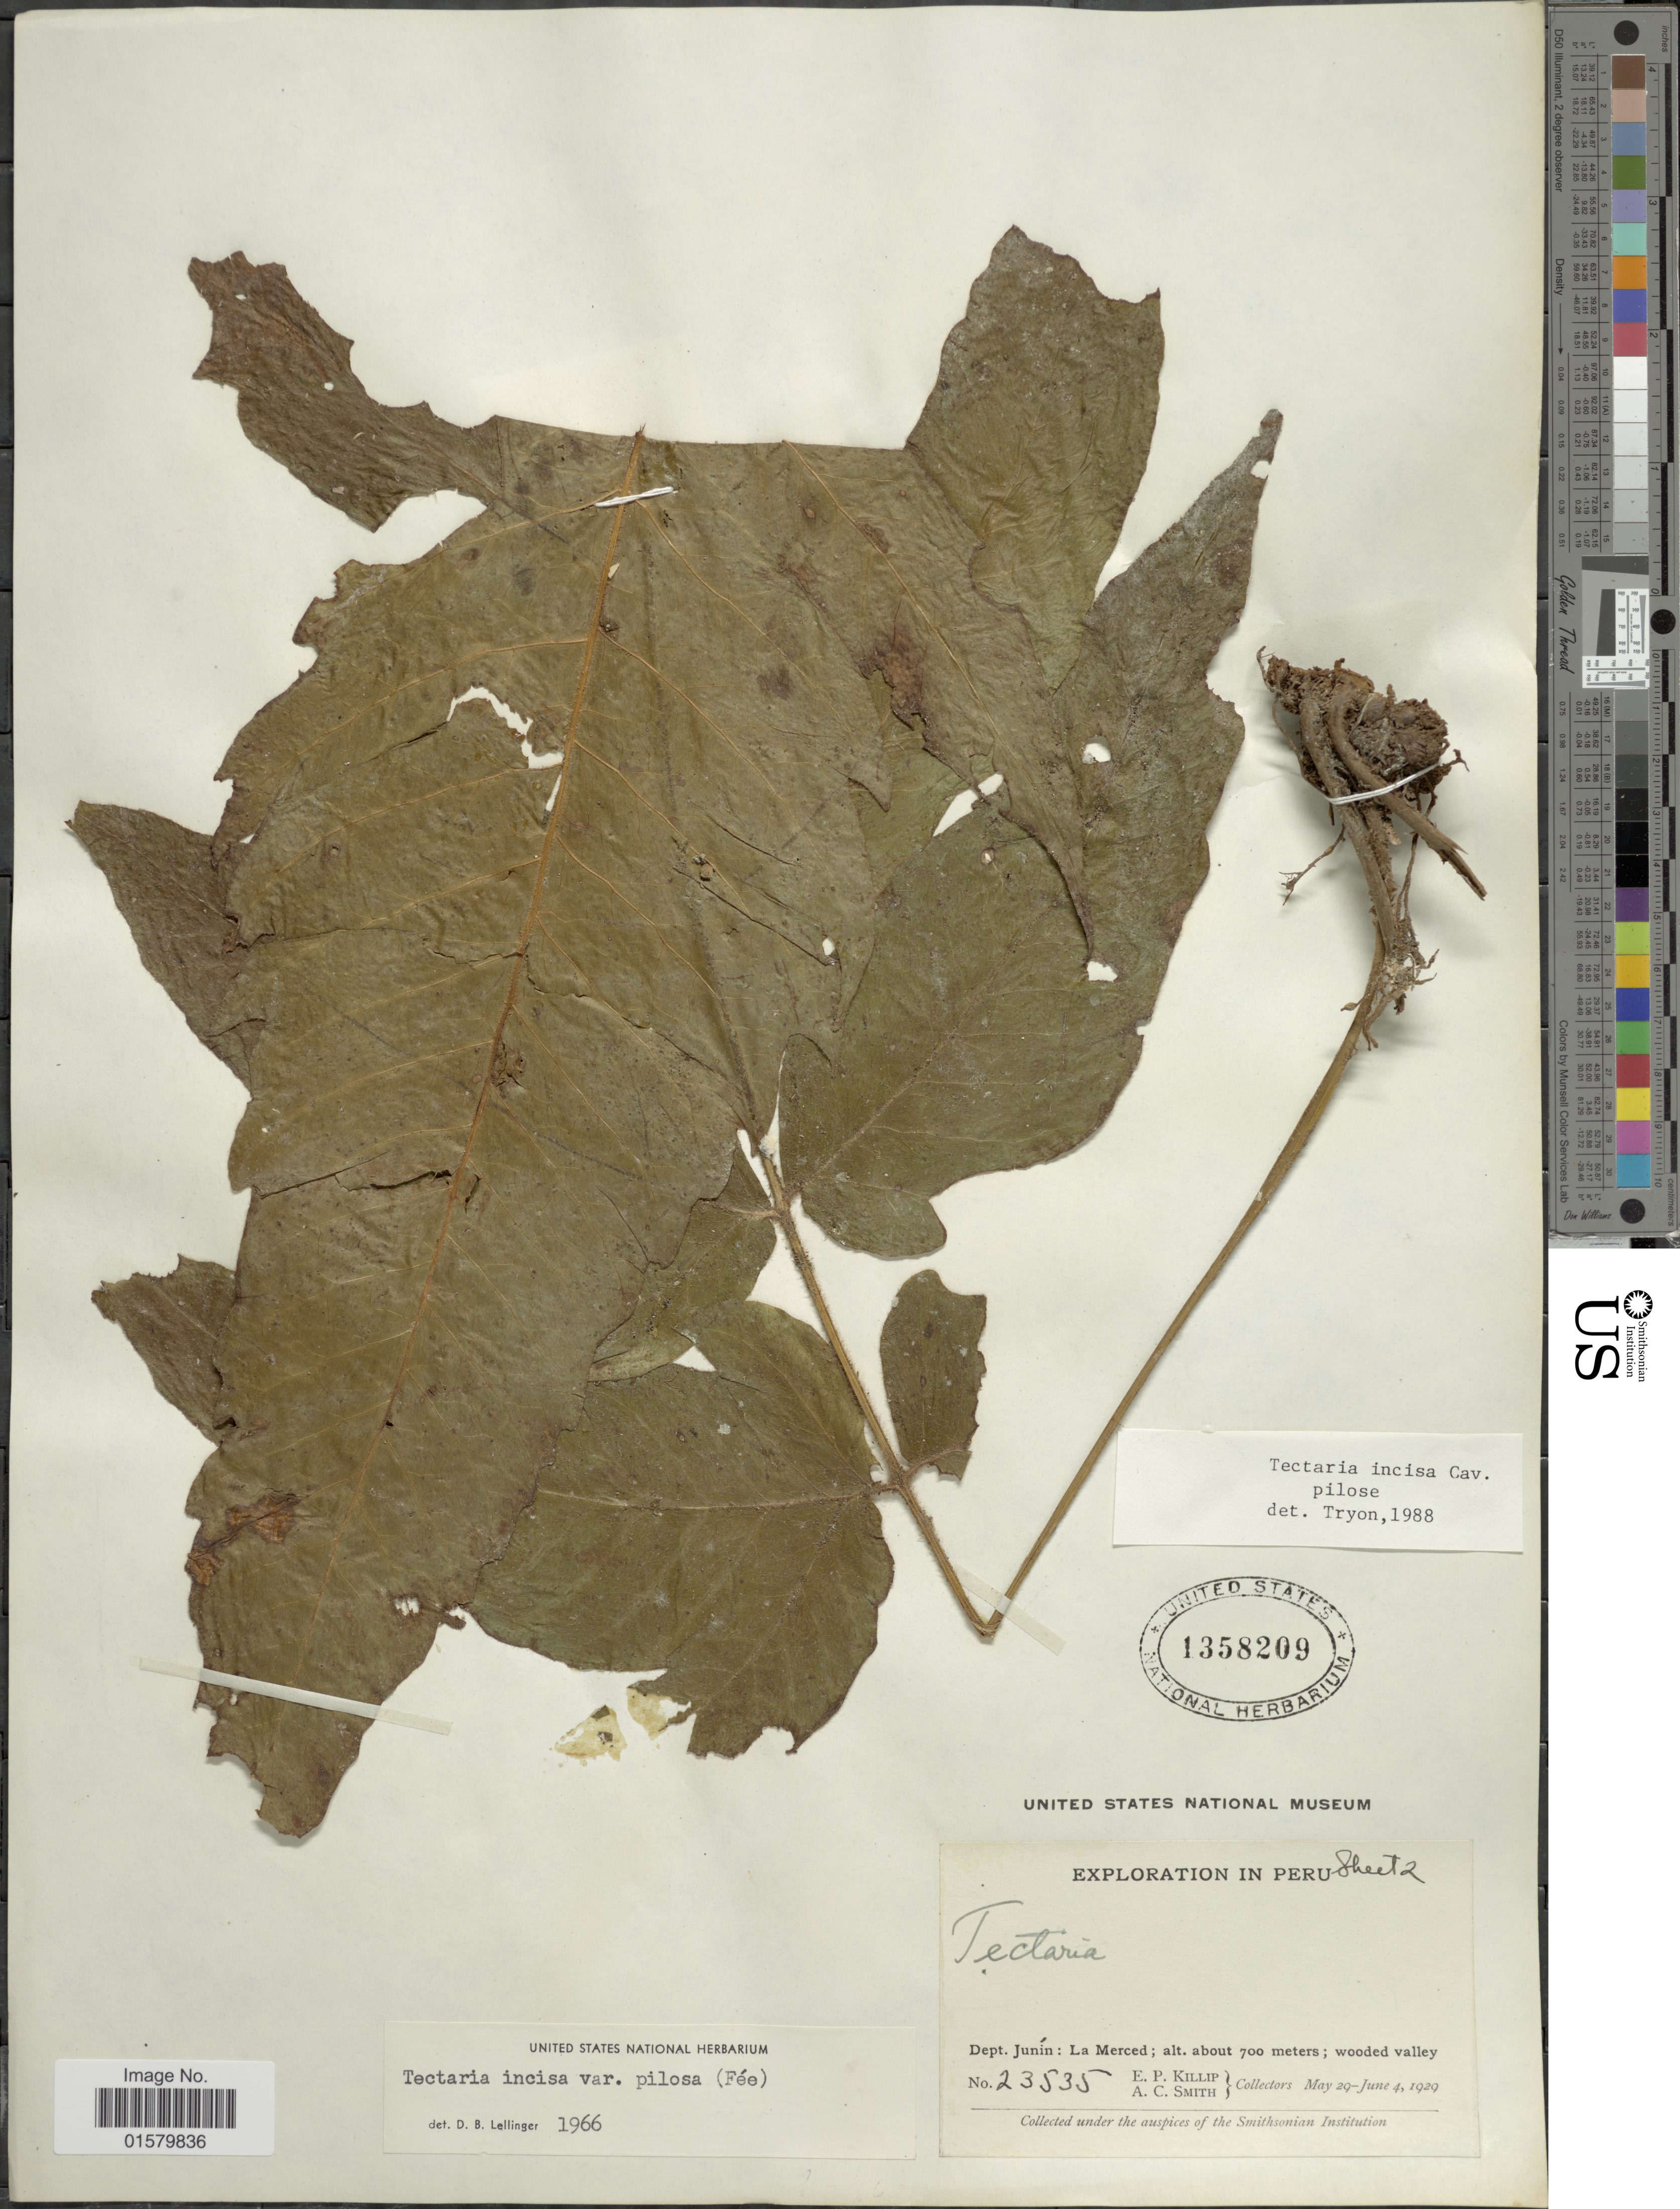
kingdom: Plantae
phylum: Tracheophyta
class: Polypodiopsida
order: Polypodiales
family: Tectariaceae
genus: Tectaria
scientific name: Tectaria pilosa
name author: (Fée) Maxon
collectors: E. P. Killip & A. C. Smith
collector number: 23535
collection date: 1929-05-29/1929-06-04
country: Peru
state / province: Junín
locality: Dept. Junin: La Merced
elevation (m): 700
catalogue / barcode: US 1358209